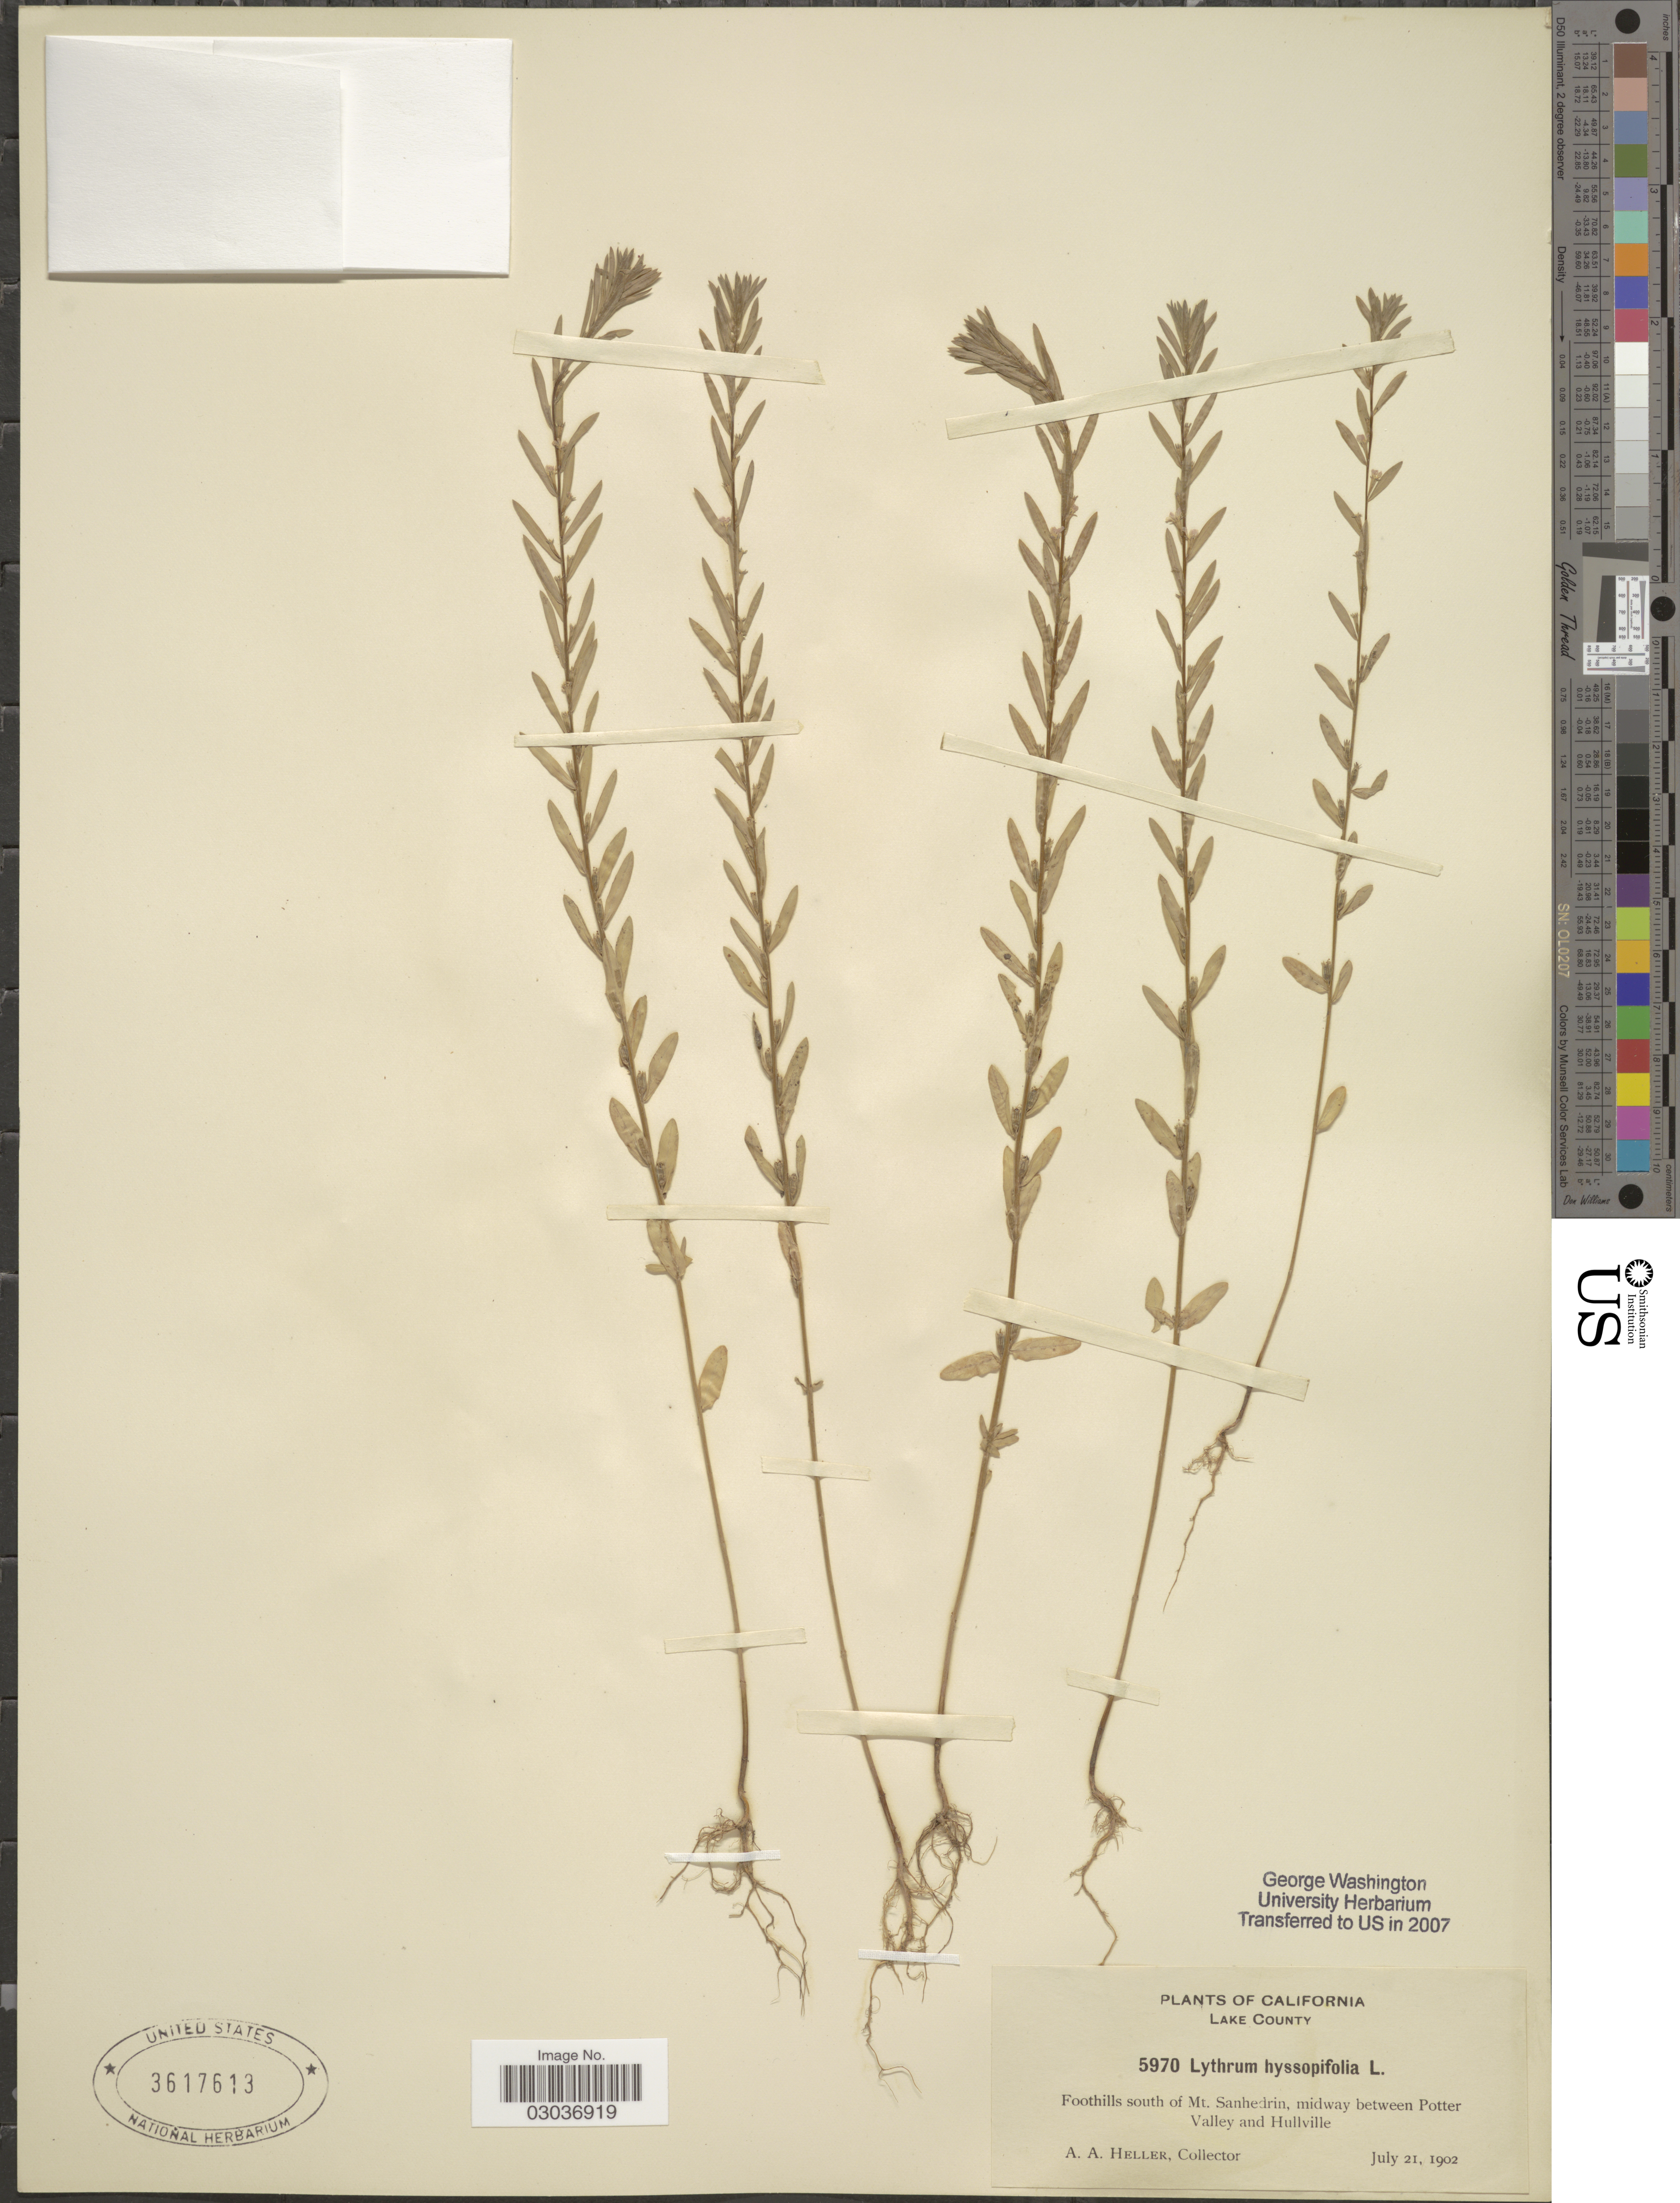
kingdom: Plantae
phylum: Tracheophyta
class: Magnoliopsida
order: Myrtales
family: Lythraceae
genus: Lythrum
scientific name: Lythrum hyssopifolia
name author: L.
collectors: A. A. Heller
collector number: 5970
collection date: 1902-07-21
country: United States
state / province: California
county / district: Lake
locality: Lake County, Foothills south of Mt. Sanhedrin, midway between Potter Valley and Hullville.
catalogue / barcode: US 3617613